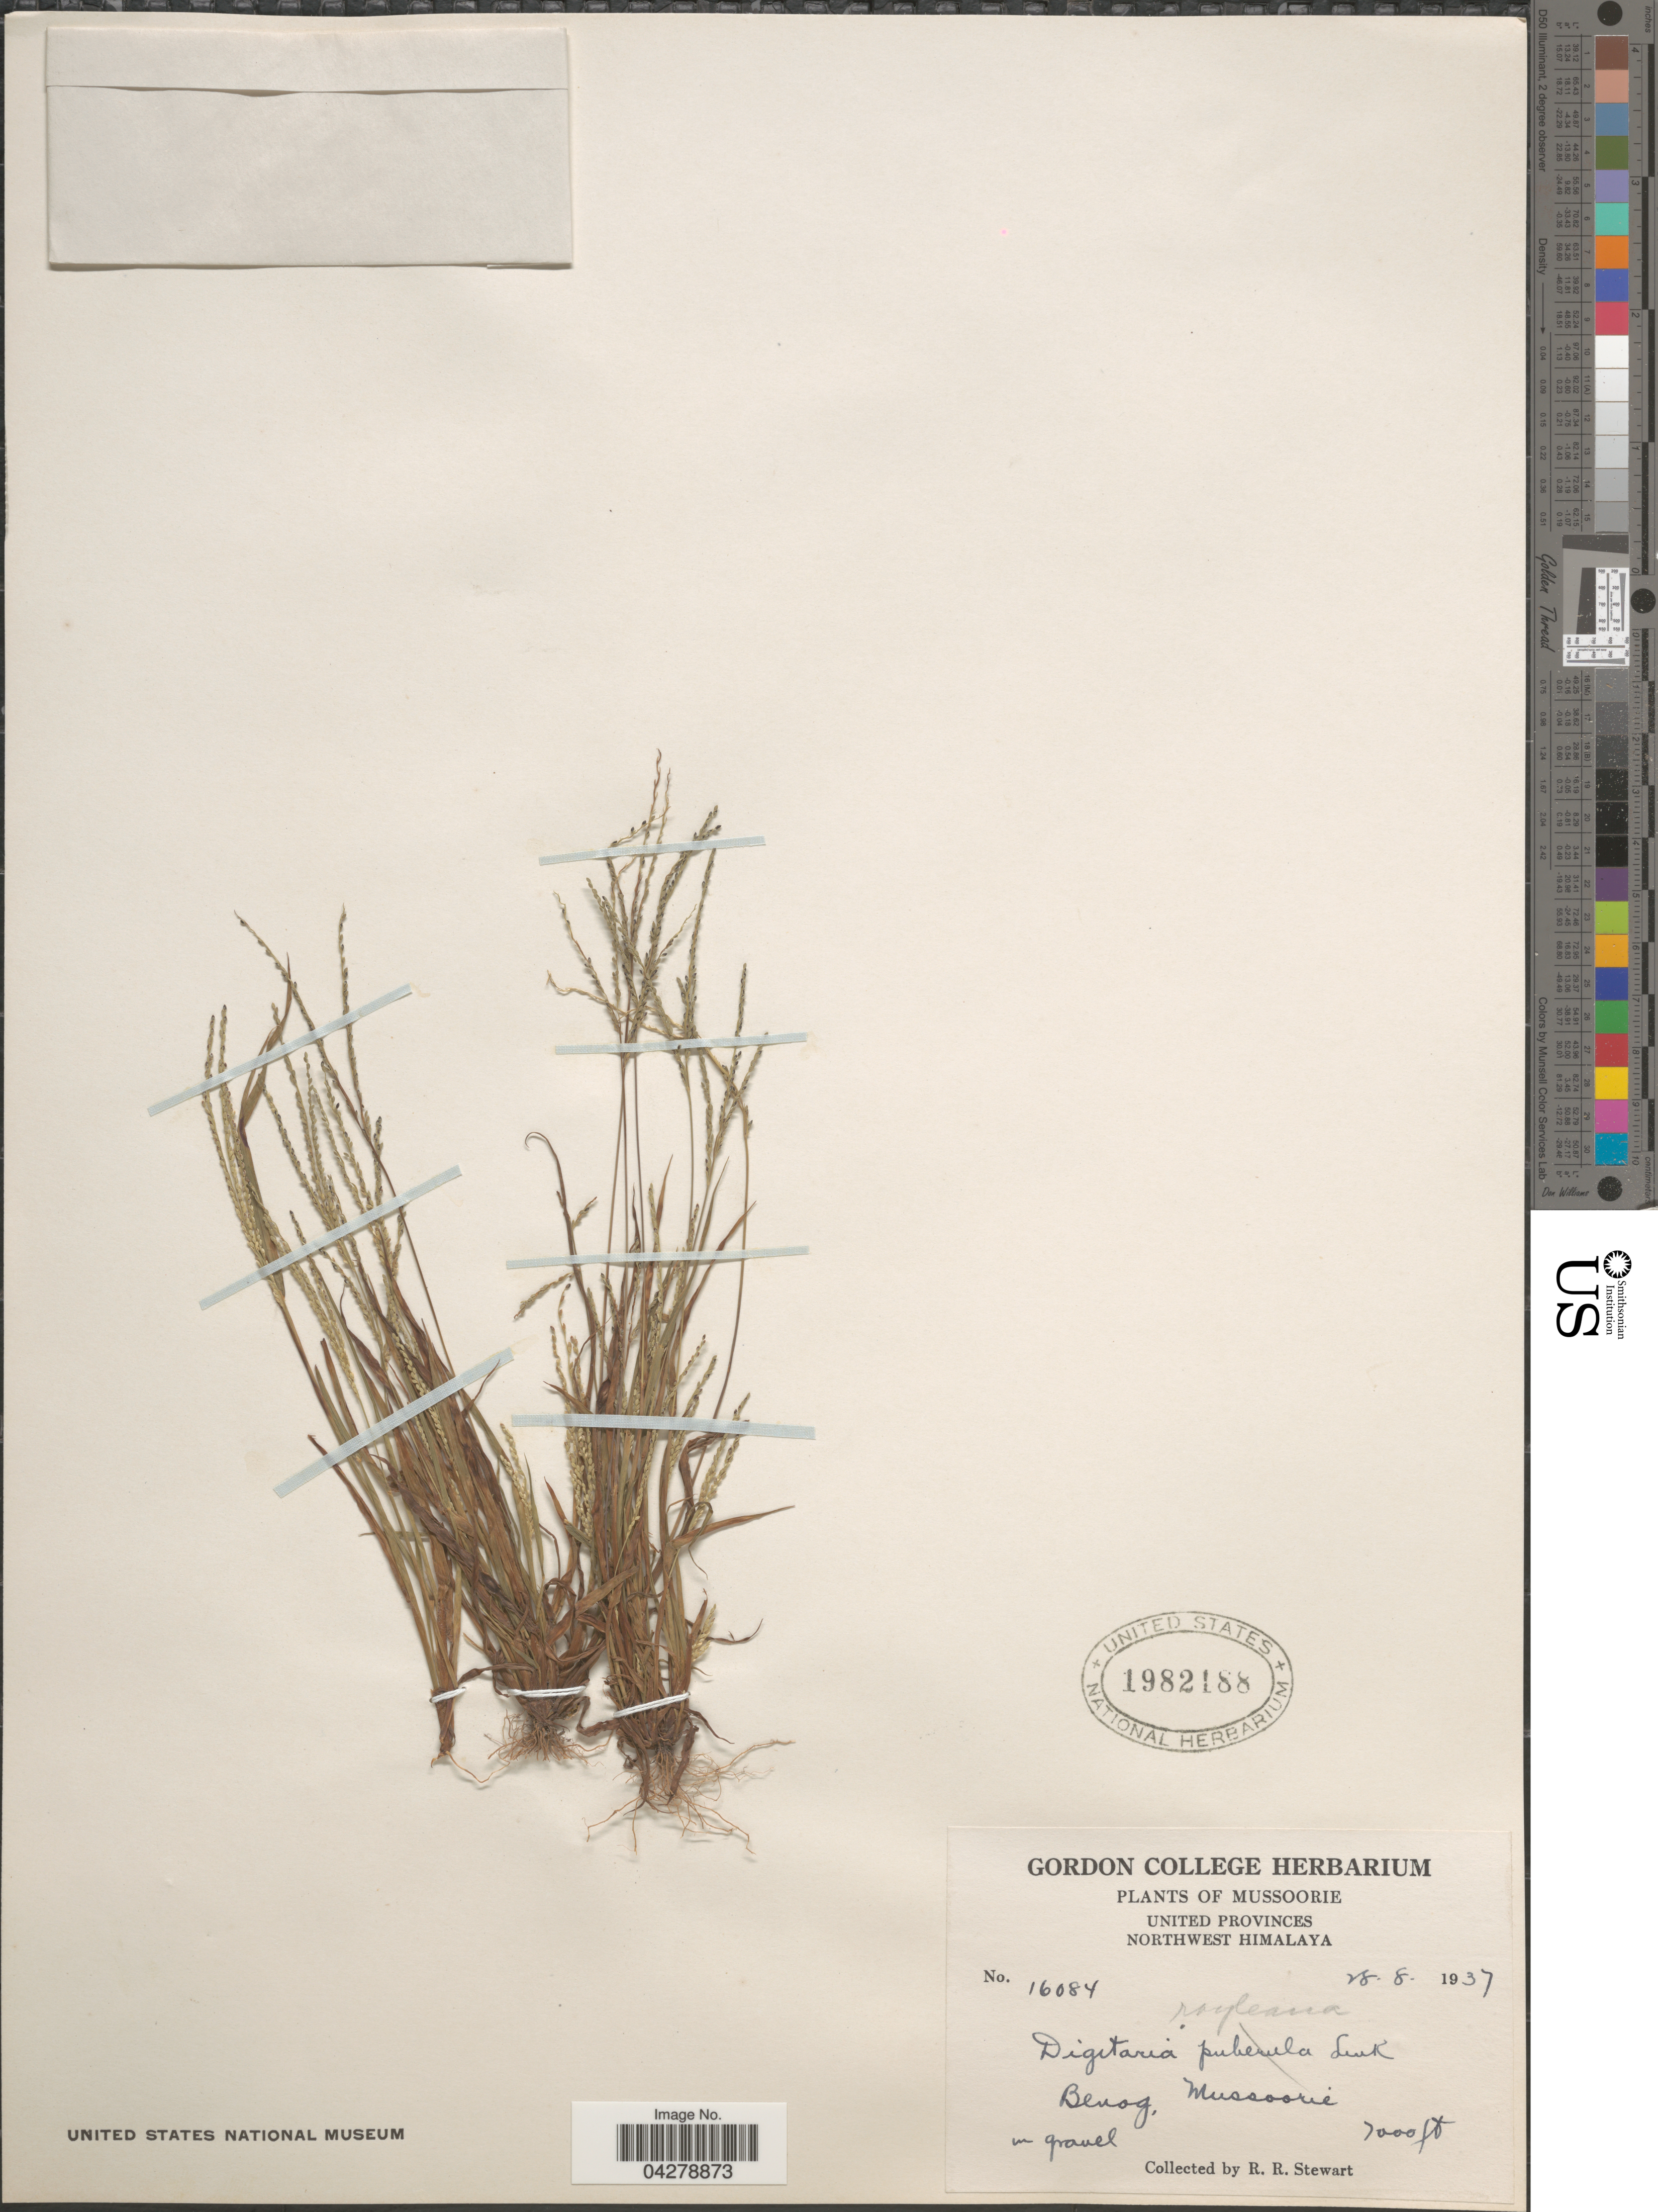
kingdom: Plantae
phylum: Tracheophyta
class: Liliopsida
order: Poales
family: Poaceae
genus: Digitaria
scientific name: Digitaria sp.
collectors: R. Stewart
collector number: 16084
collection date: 1937-08-28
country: India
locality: Mussoorie. United Provinces. Northwest Himalaya. Benog, Mussoorie in gravel.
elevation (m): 2134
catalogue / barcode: US 1982188